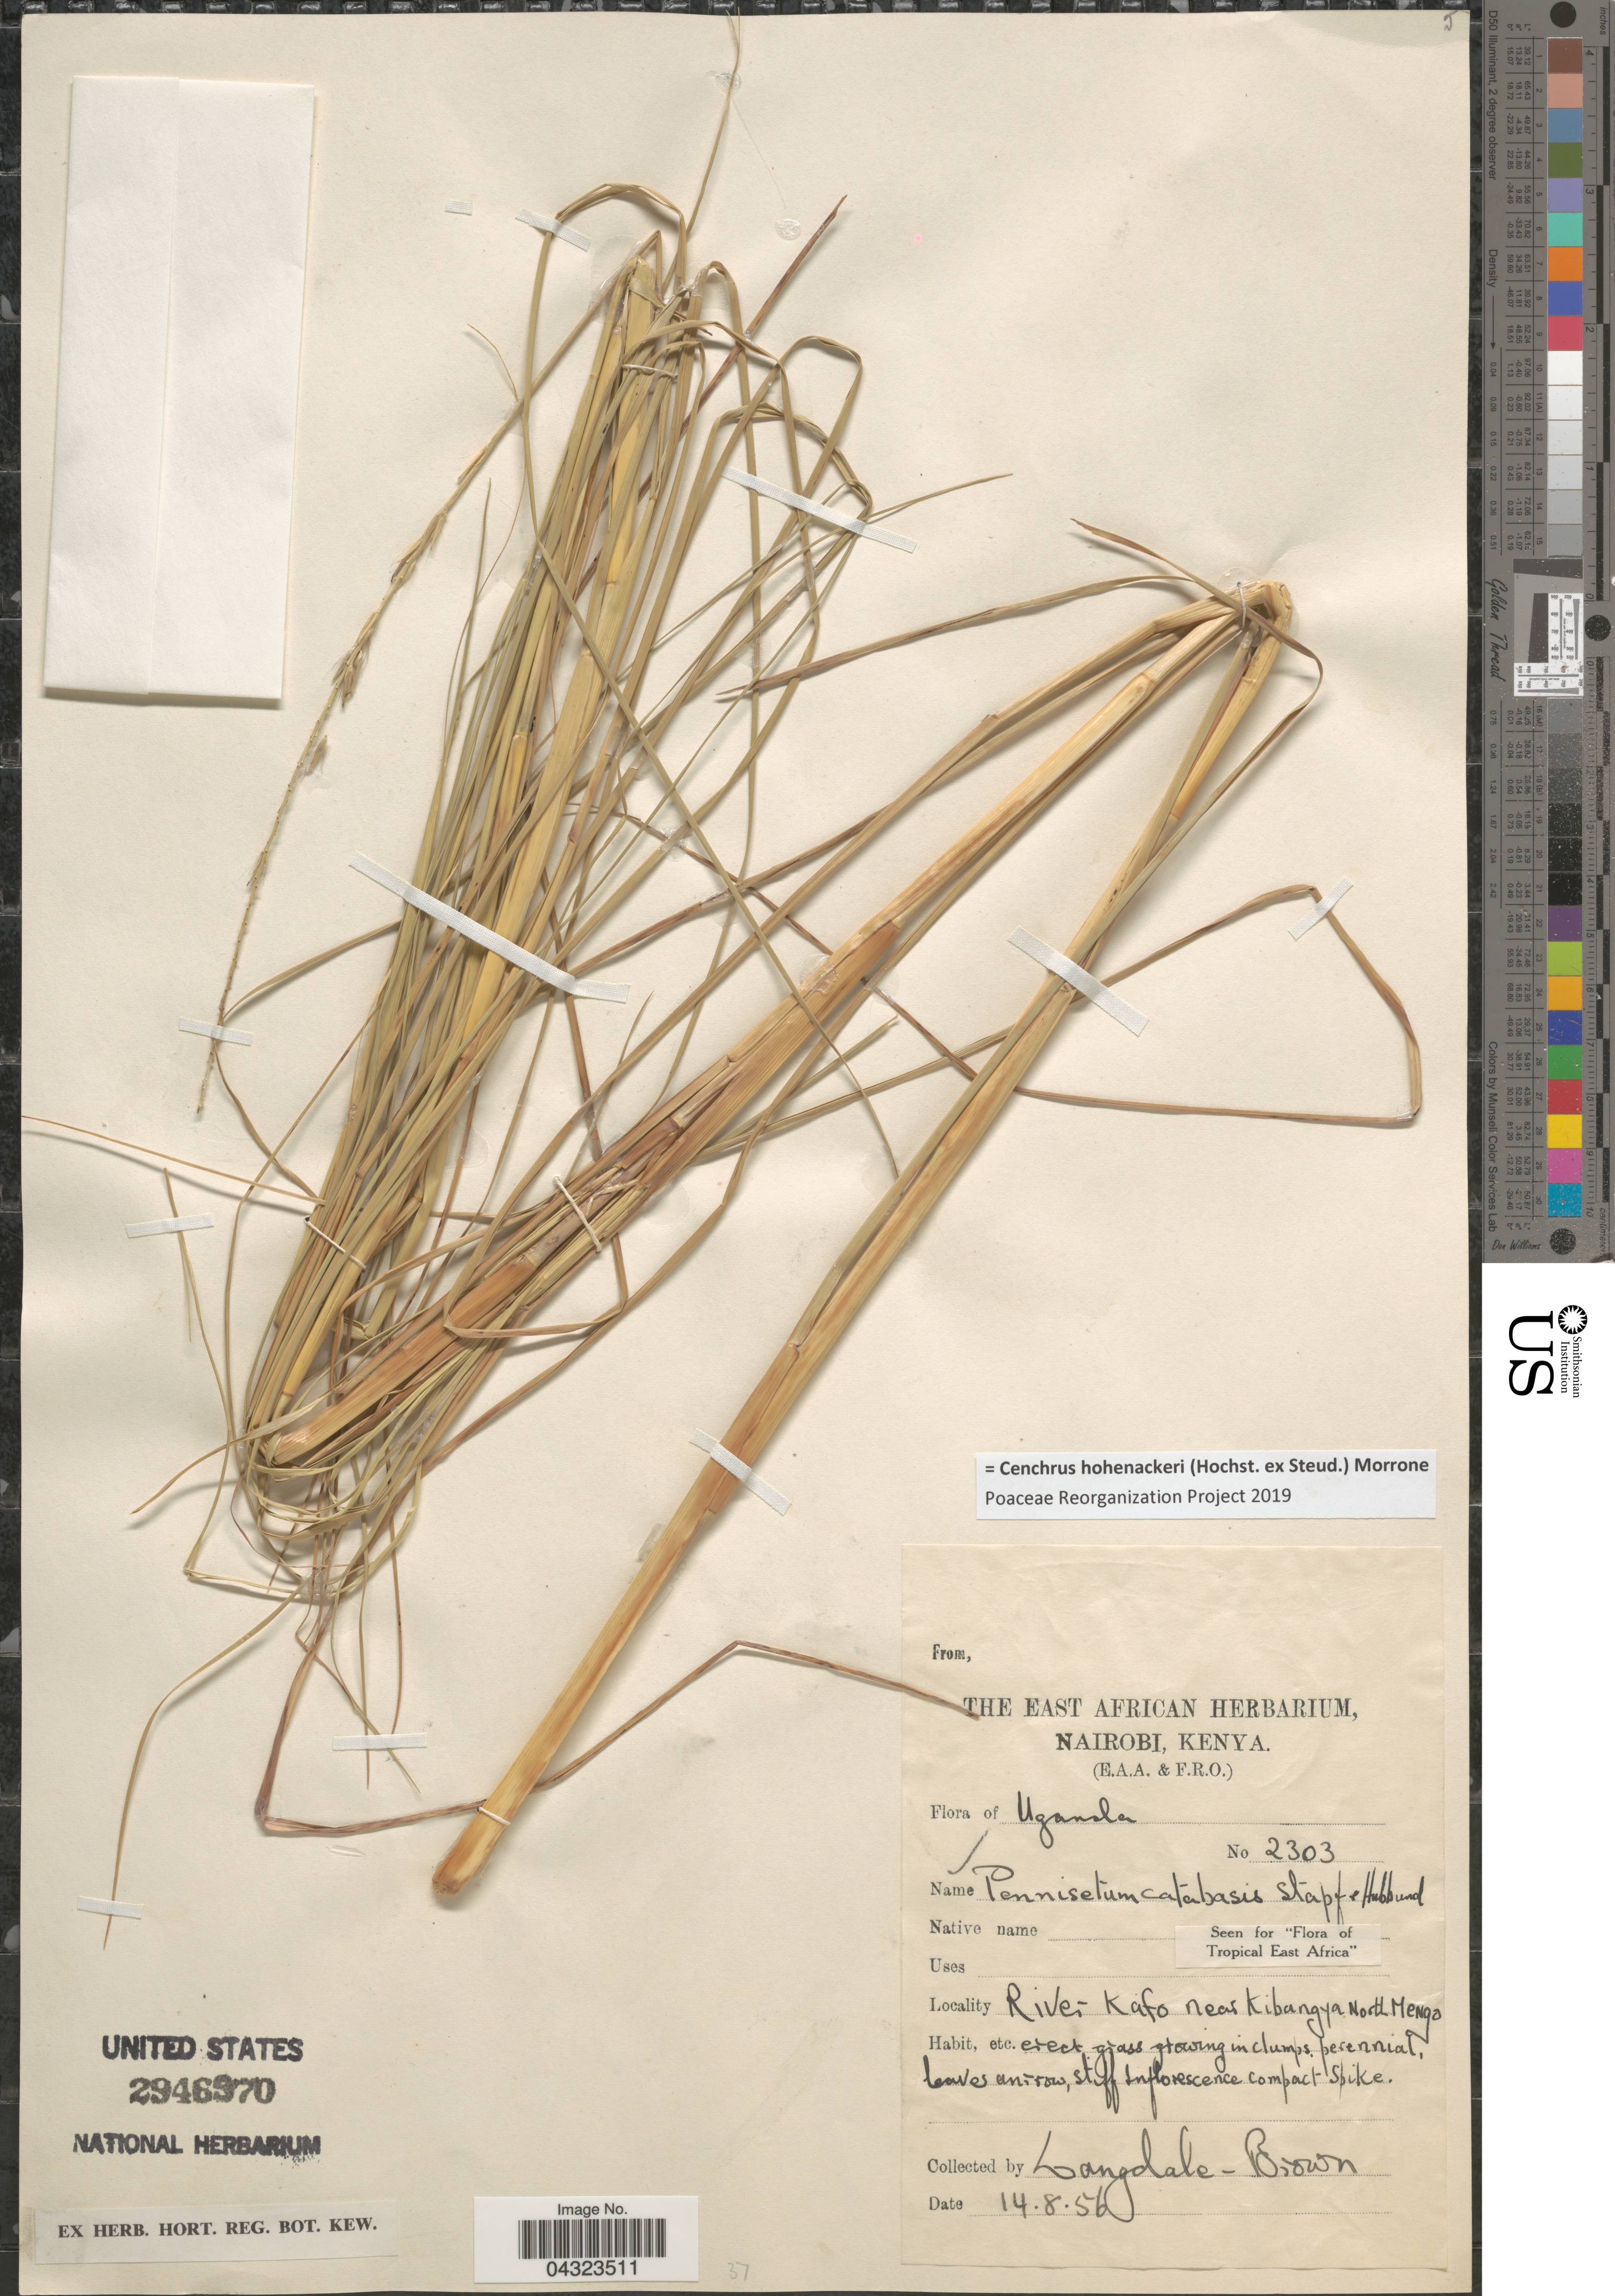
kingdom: Plantae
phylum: Tracheophyta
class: Liliopsida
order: Poales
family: Poaceae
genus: Cenchrus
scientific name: Cenchrus hohenackeri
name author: (Hochst. ex Steud.) Morrone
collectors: Langdale & -- Brown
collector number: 2303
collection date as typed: Transcribed d/m/y: 14/8/56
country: Uganda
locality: River Kafo near Kibangya North Mengo.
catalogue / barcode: US 2946970